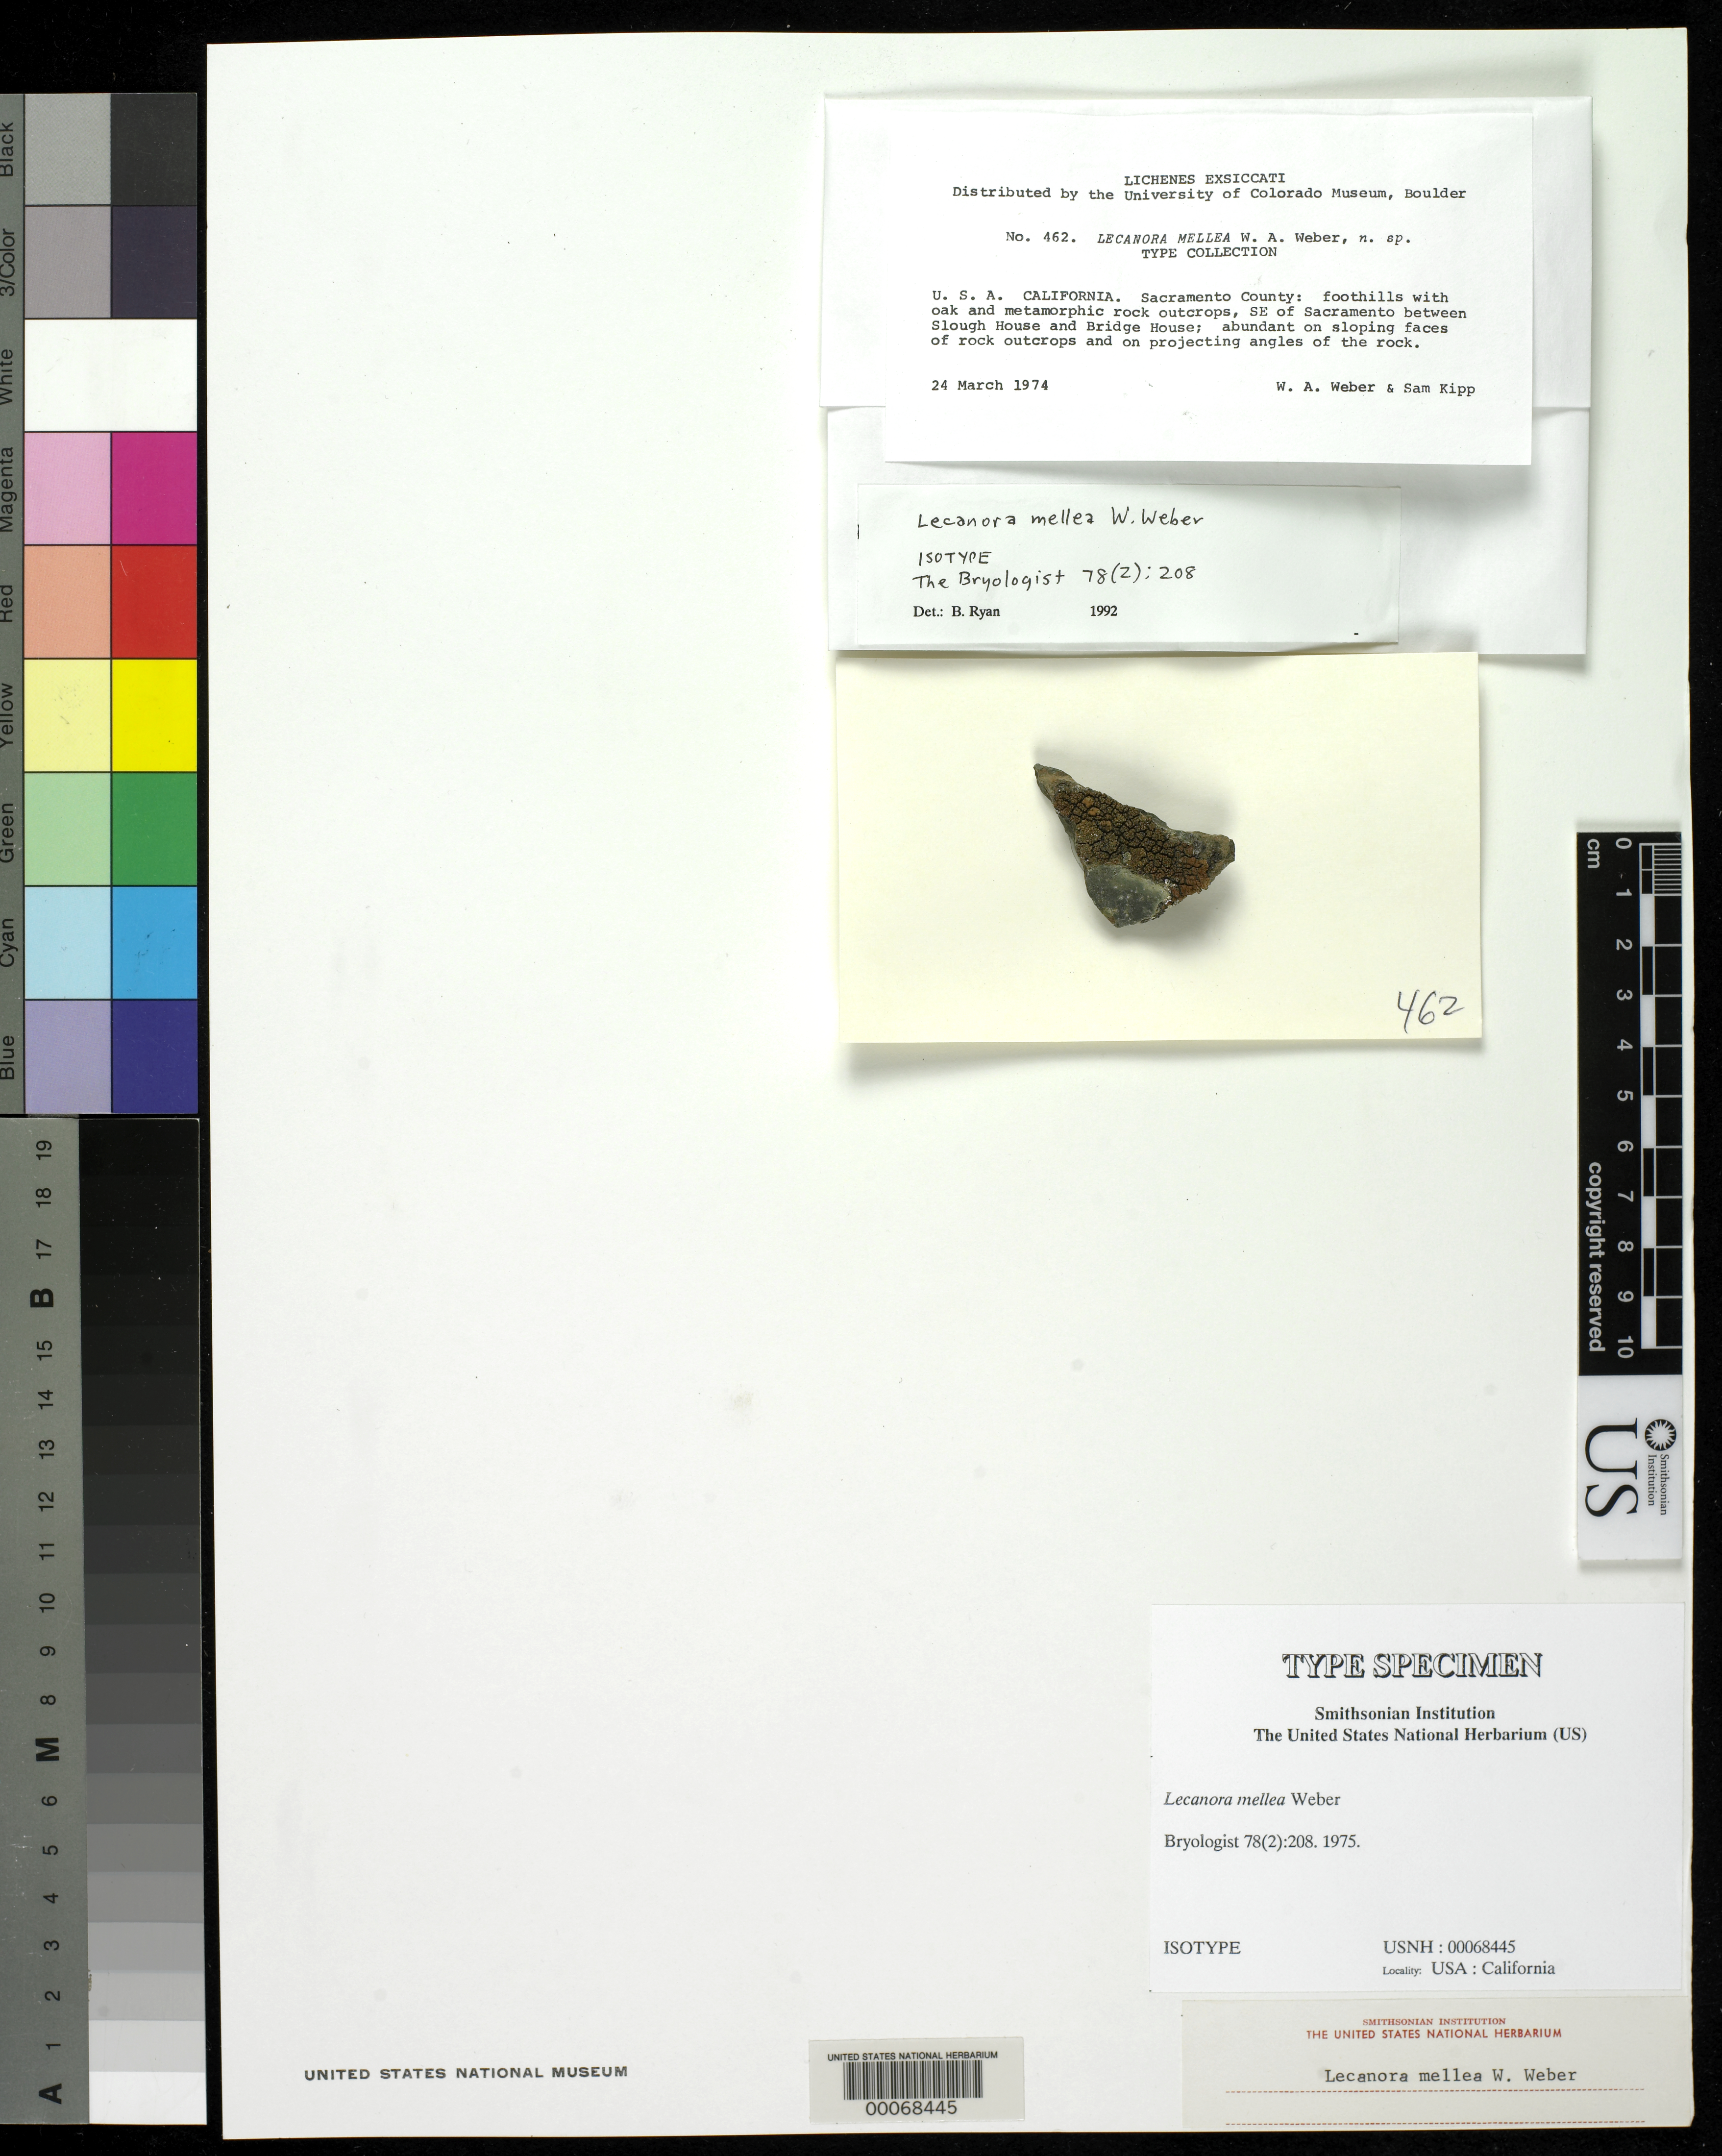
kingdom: Fungi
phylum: Ascomycota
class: Lecanoromycetes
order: Lecanorales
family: Lecanoraceae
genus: Lecanora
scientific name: Lecanora mellea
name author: W.A. Weber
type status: Isotype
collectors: W. A. Weber & S. Kipp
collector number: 462 Lich. Exs. Colo.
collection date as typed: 24 Mar 1974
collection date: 1974-03-24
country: United States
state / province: California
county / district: Sacramento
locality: SE of Sacramento, between Slough House and Bridge House.